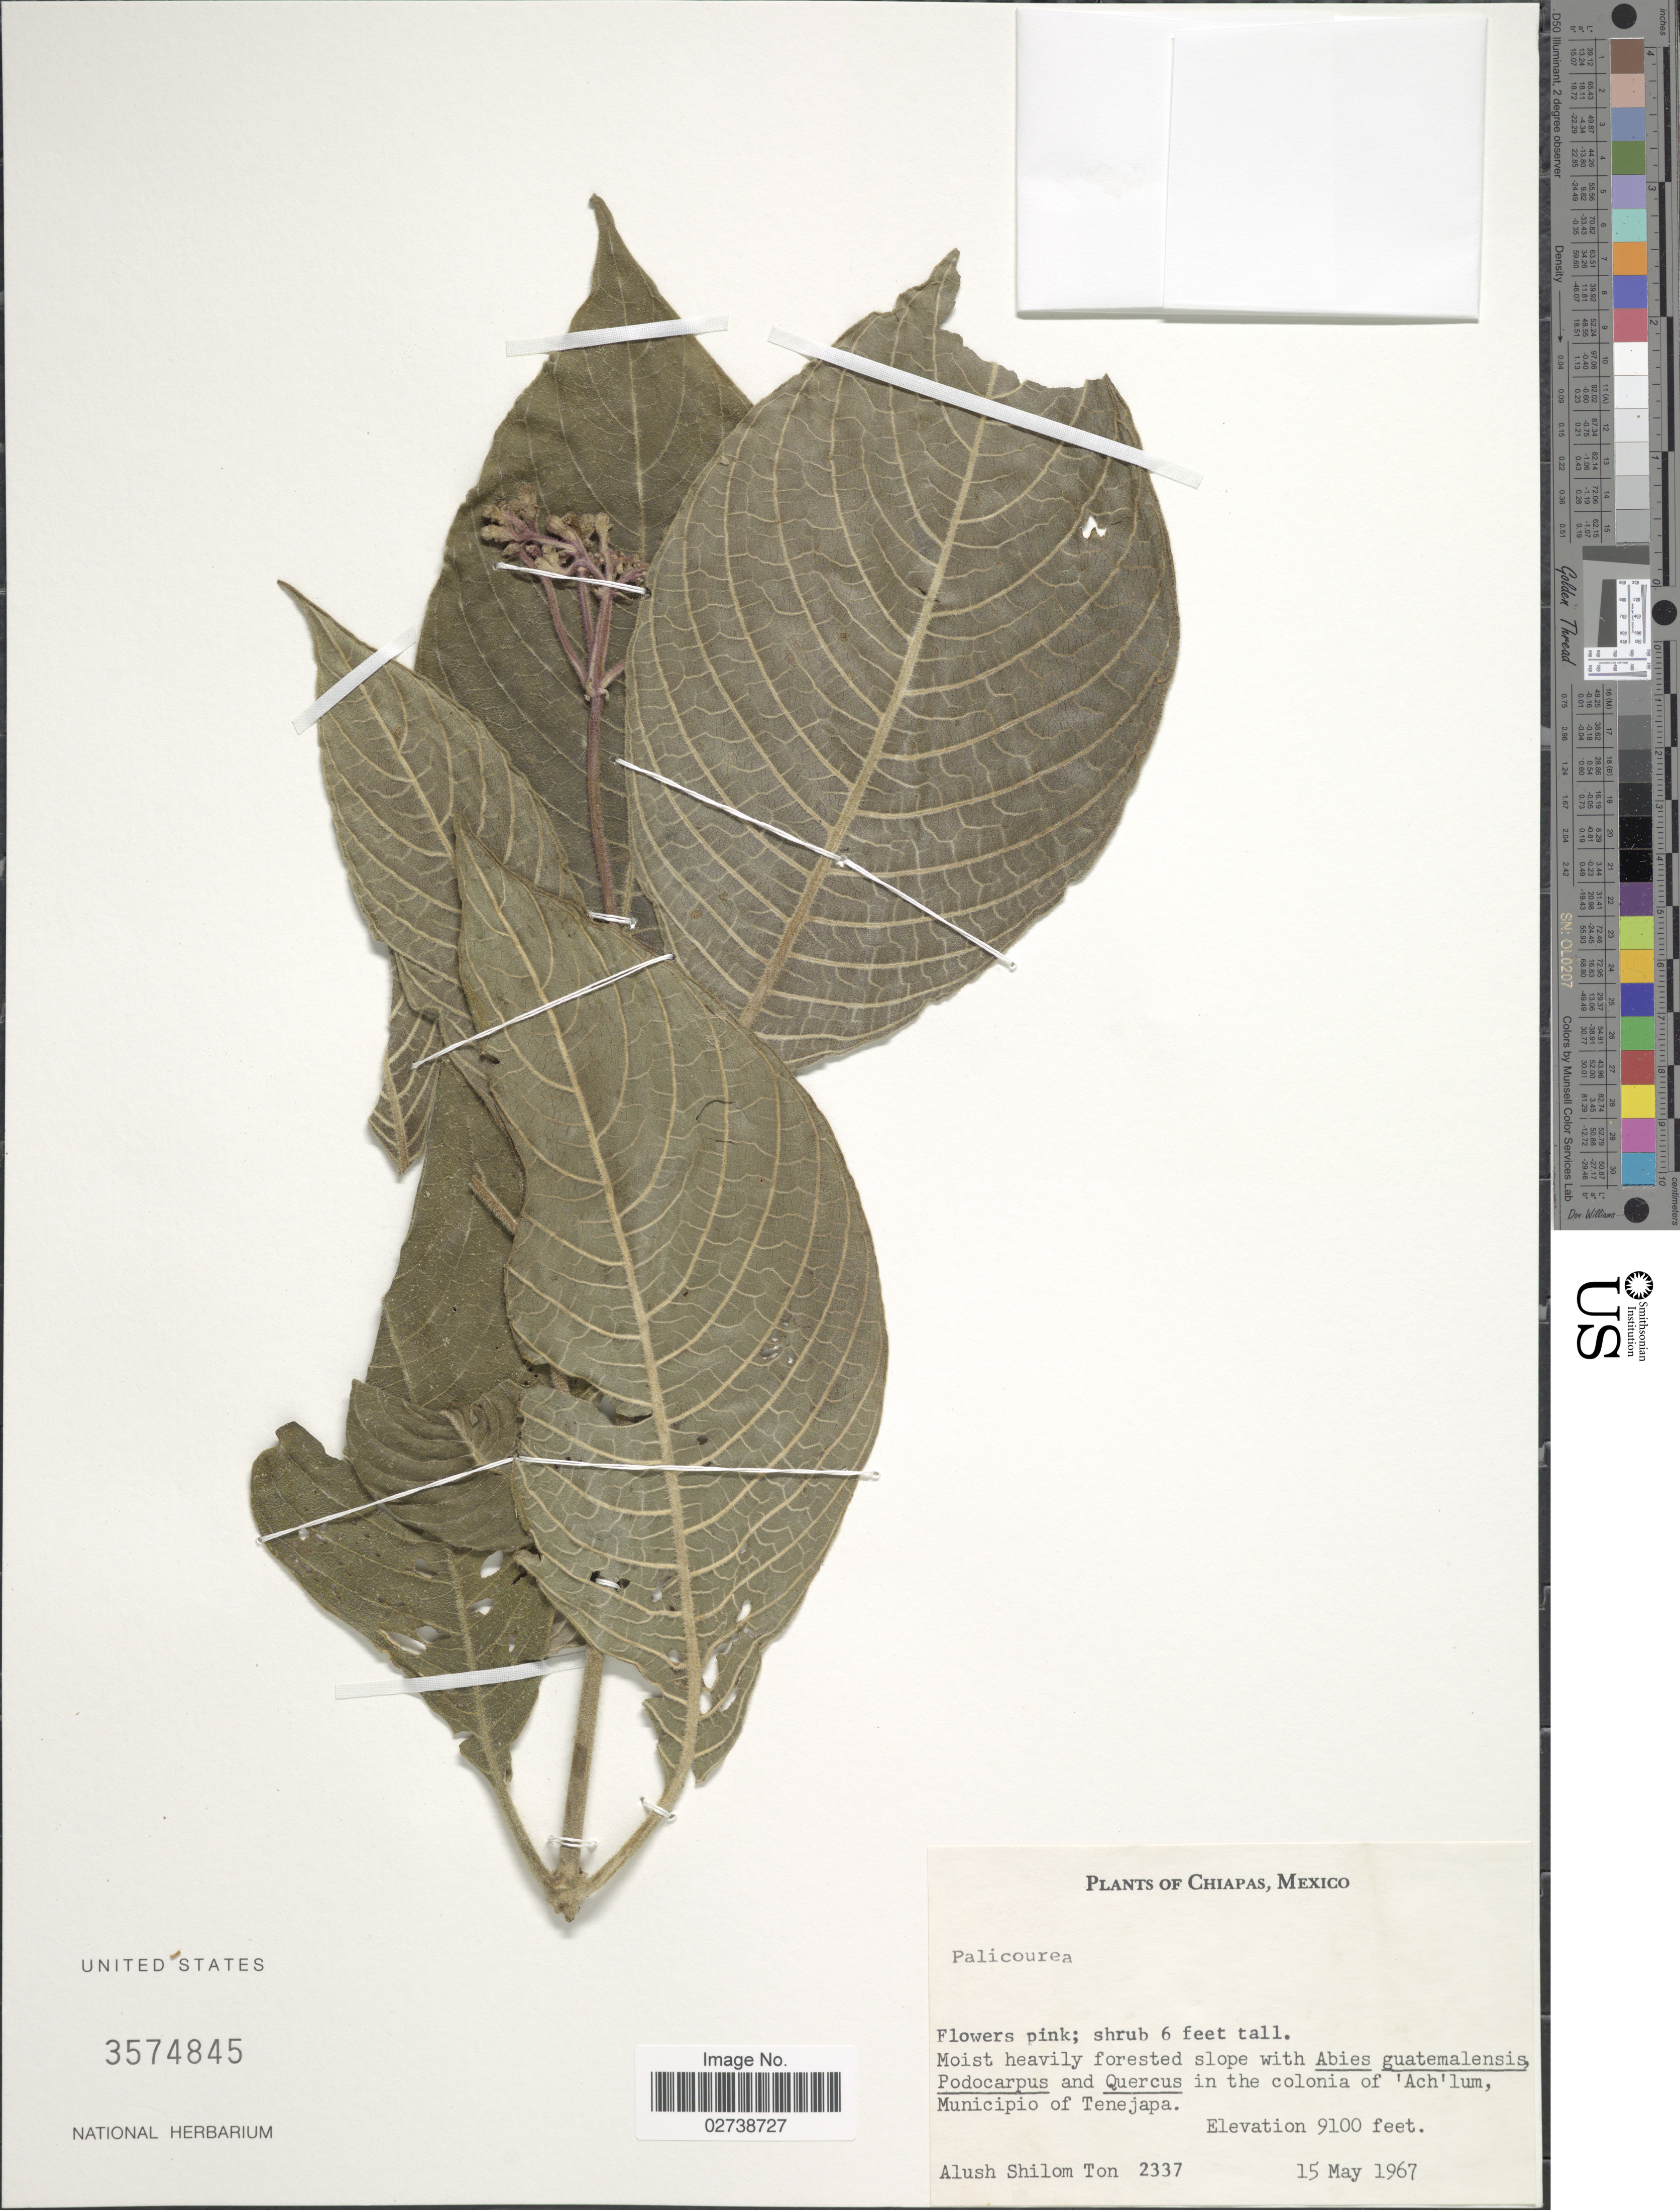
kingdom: Plantae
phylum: Tracheophyta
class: Magnoliopsida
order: Gentianales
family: Rubiaceae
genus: Palicourea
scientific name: Palicourea sp.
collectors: A. M. Ton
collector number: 2337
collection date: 1967-05-15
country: Mexico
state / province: Chiapas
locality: Moist heavily forested slope in the colonia of 'Ach'lum, Municipio of Tenejapa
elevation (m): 2774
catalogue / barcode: US 3574845